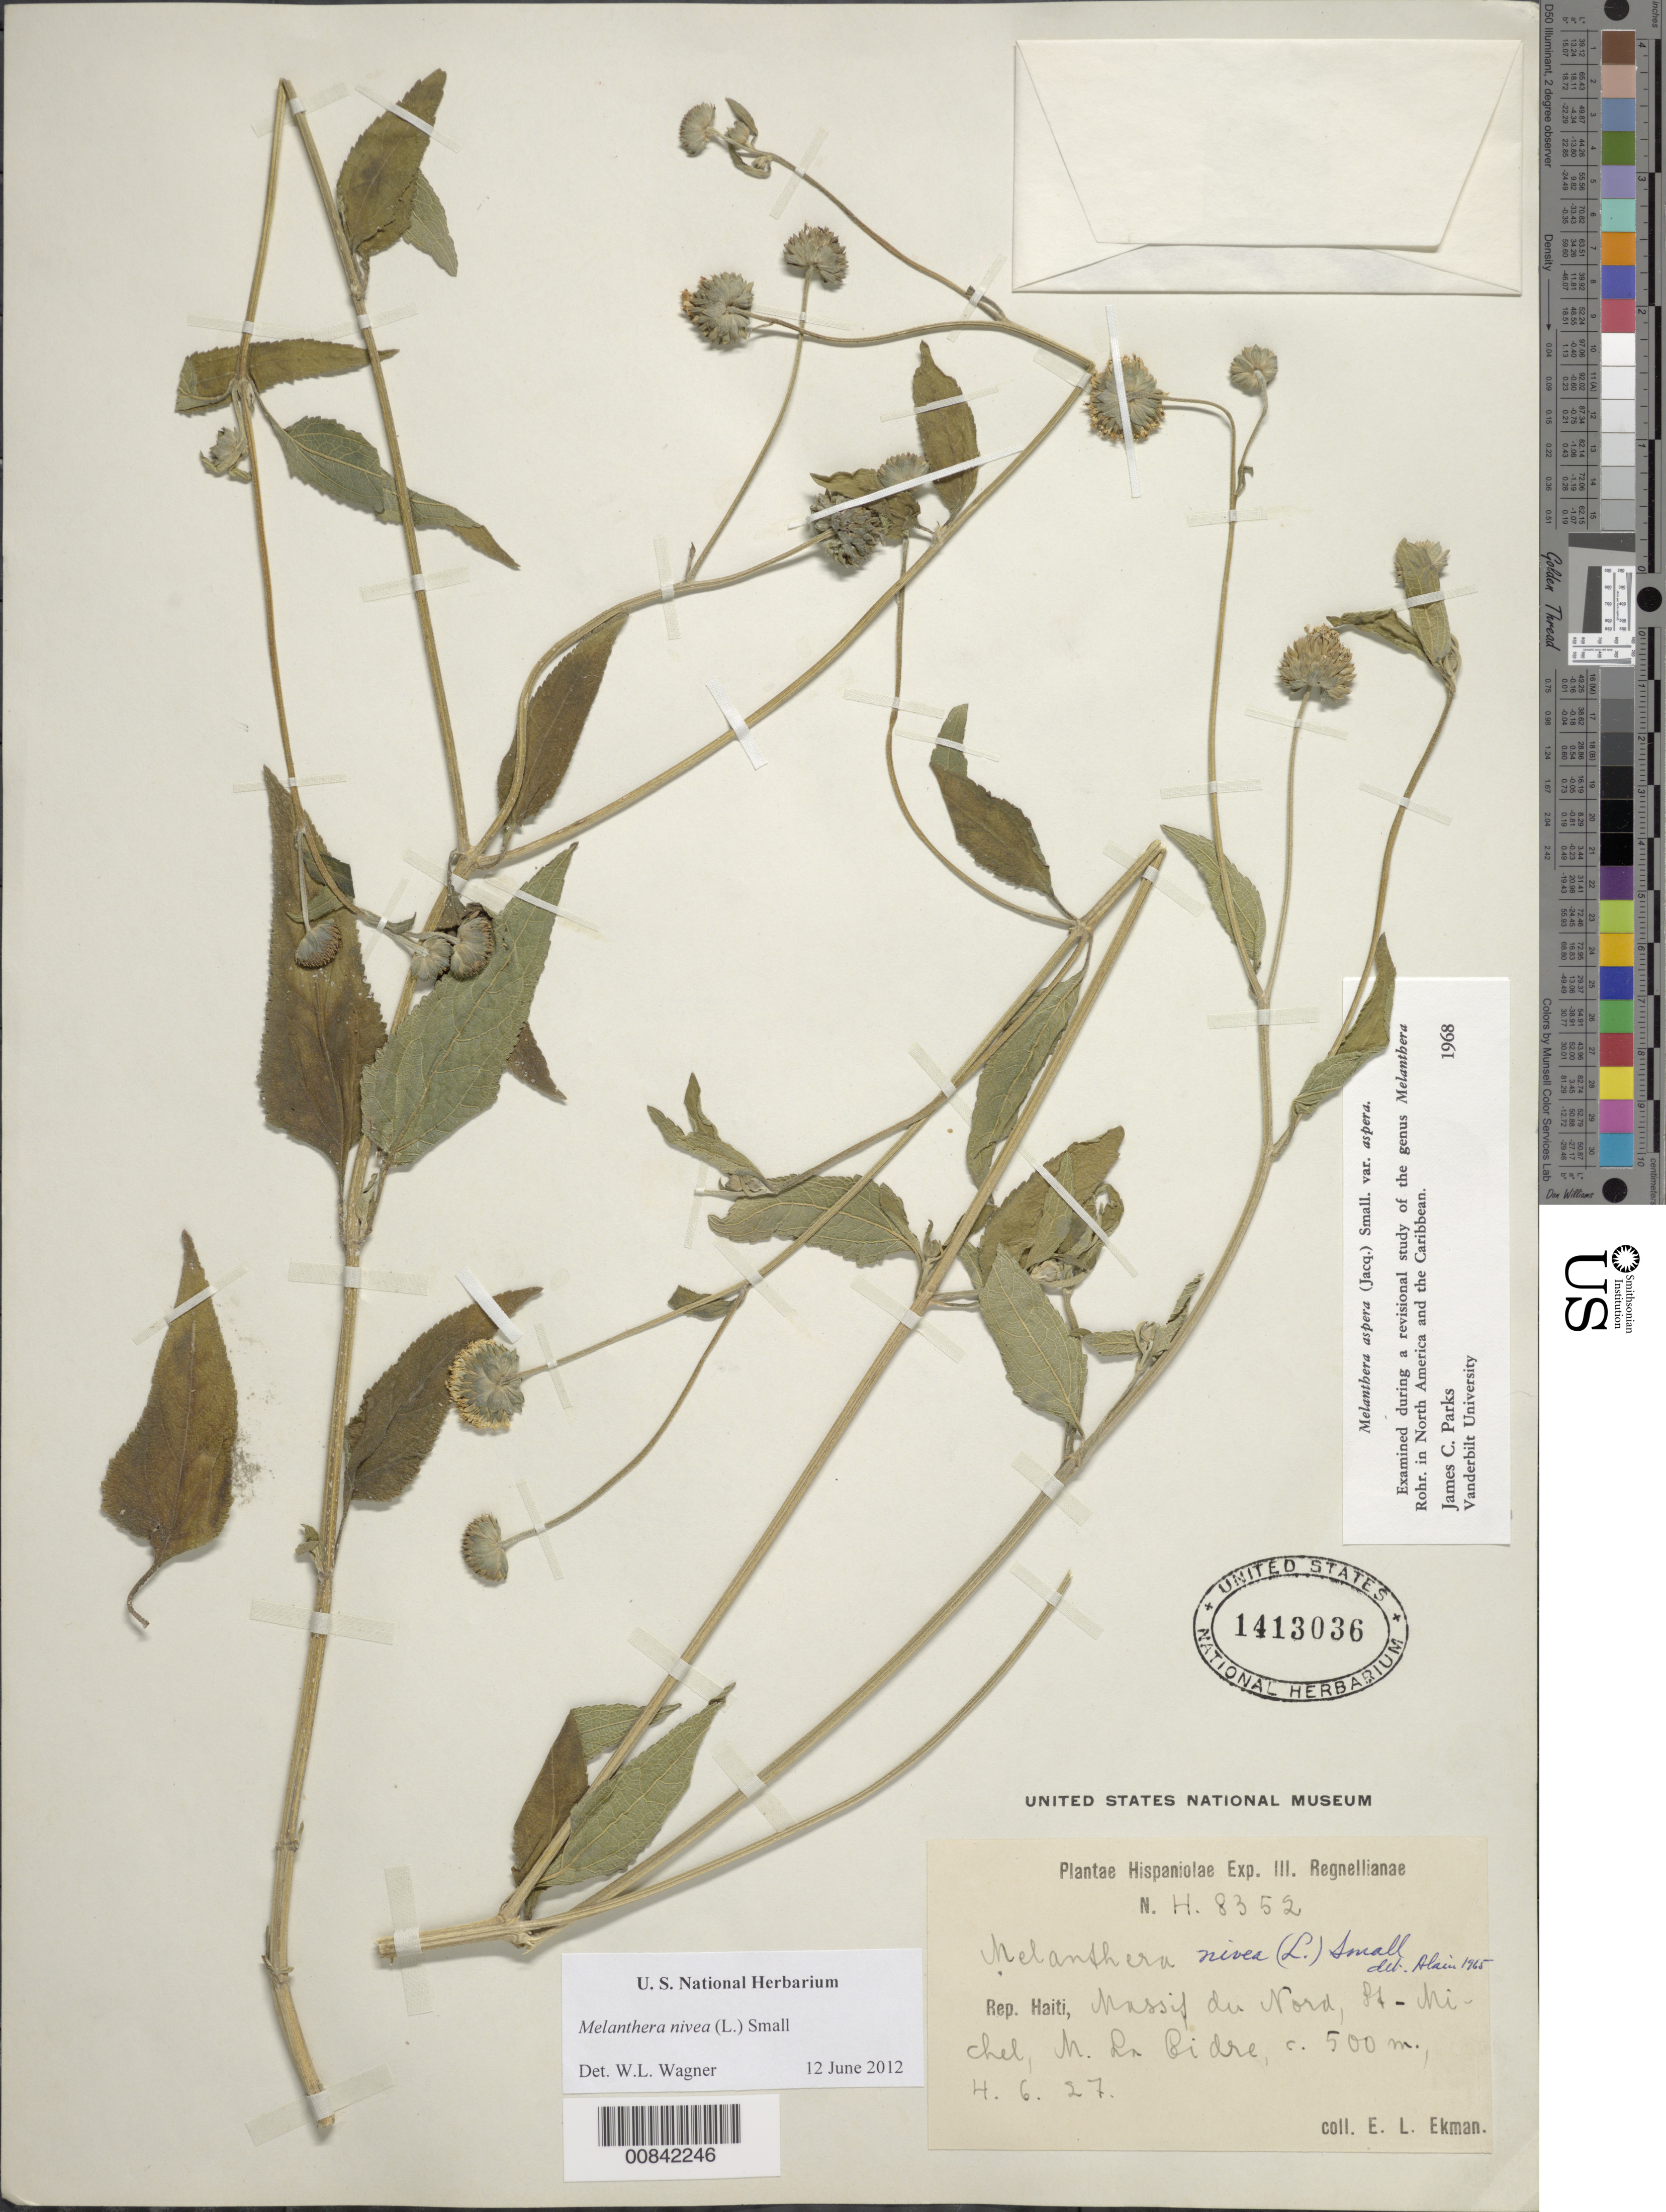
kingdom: Plantae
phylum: Tracheophyta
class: Magnoliopsida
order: Asterales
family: Asteraceae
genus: Melanthera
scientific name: Melanthera nivea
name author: (L.) Small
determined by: Parks, J. C.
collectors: E. L. Ekman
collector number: H 8352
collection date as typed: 04 Jun 1927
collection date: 1927-06-04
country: Haiti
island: Hispaniola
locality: Massif du Nord, St.-Michel, Mt. la Cidre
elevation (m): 500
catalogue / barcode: US 1413036